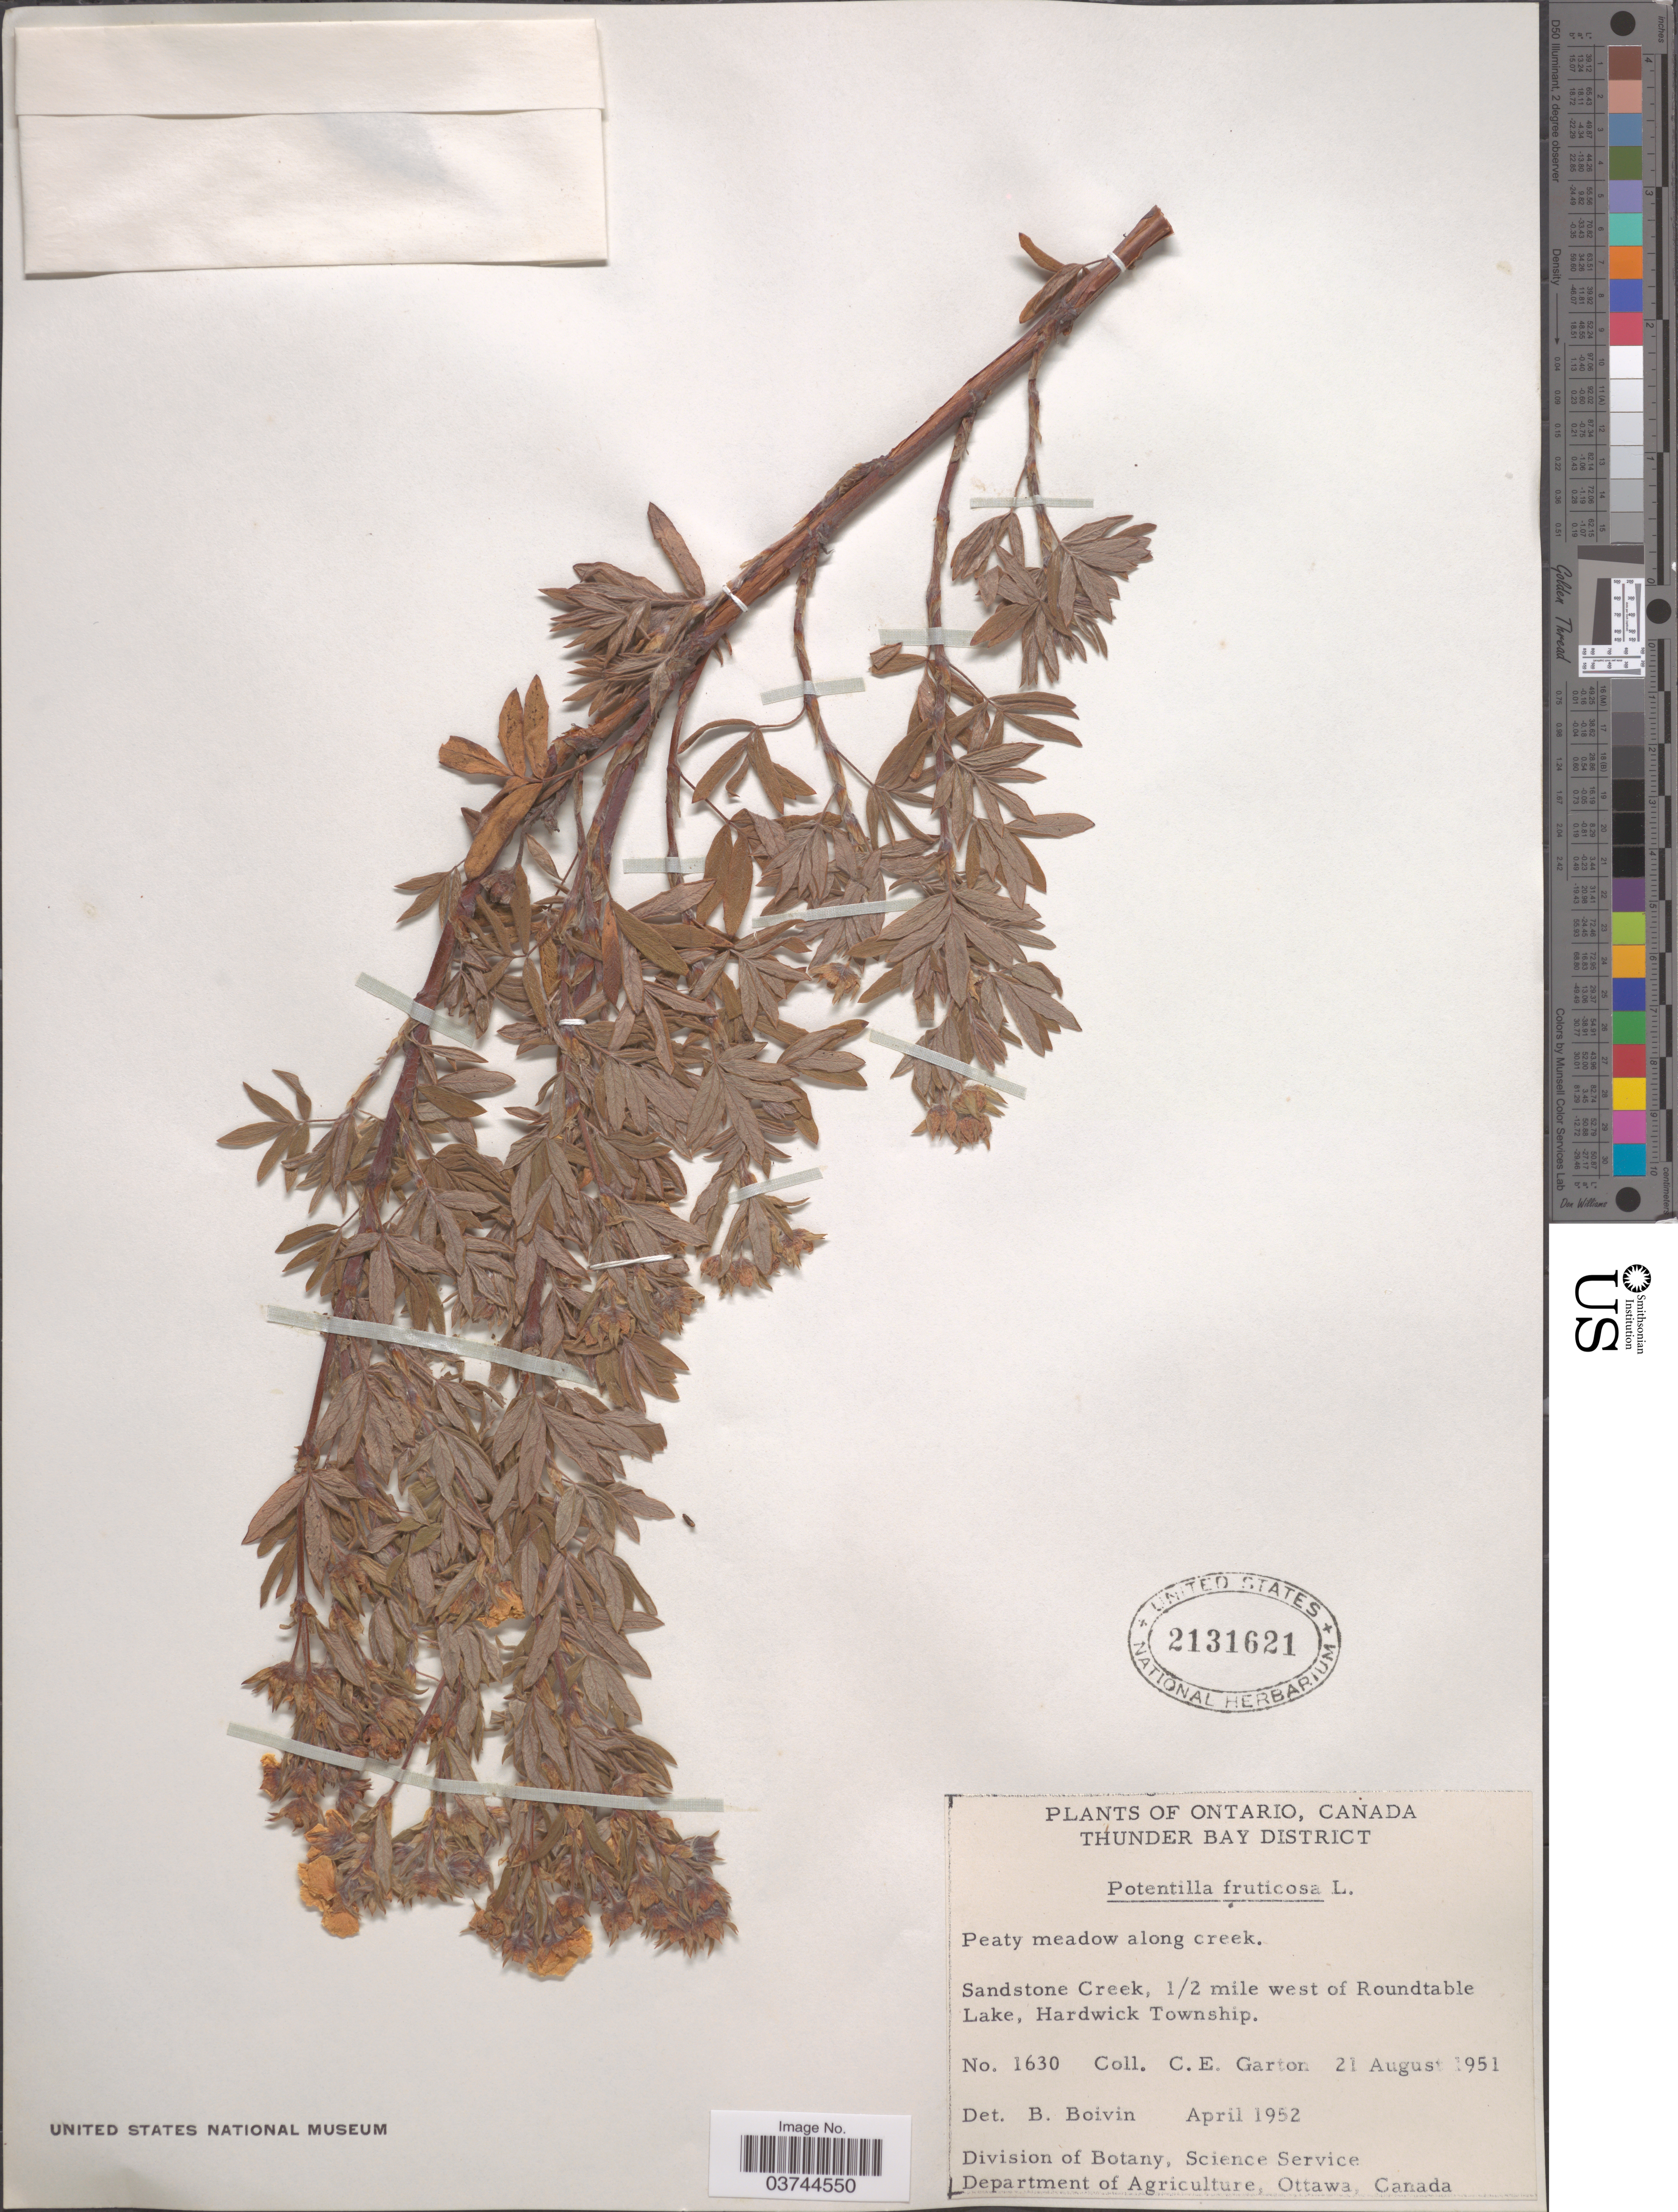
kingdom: Plantae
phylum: Tracheophyta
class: Magnoliopsida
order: Rosales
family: Rosaceae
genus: Dasiphora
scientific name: Dasiphora fruticosa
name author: (L.) Rydb.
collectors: C. E. Garton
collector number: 1630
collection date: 1951-08-21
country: Canada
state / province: Ontario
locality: Thunde Bay District. Peaty meadow along creek. Sandstone Creek, 1/2 mile west of Roundtable Lake, Hardwick Township.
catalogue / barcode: US 2131621